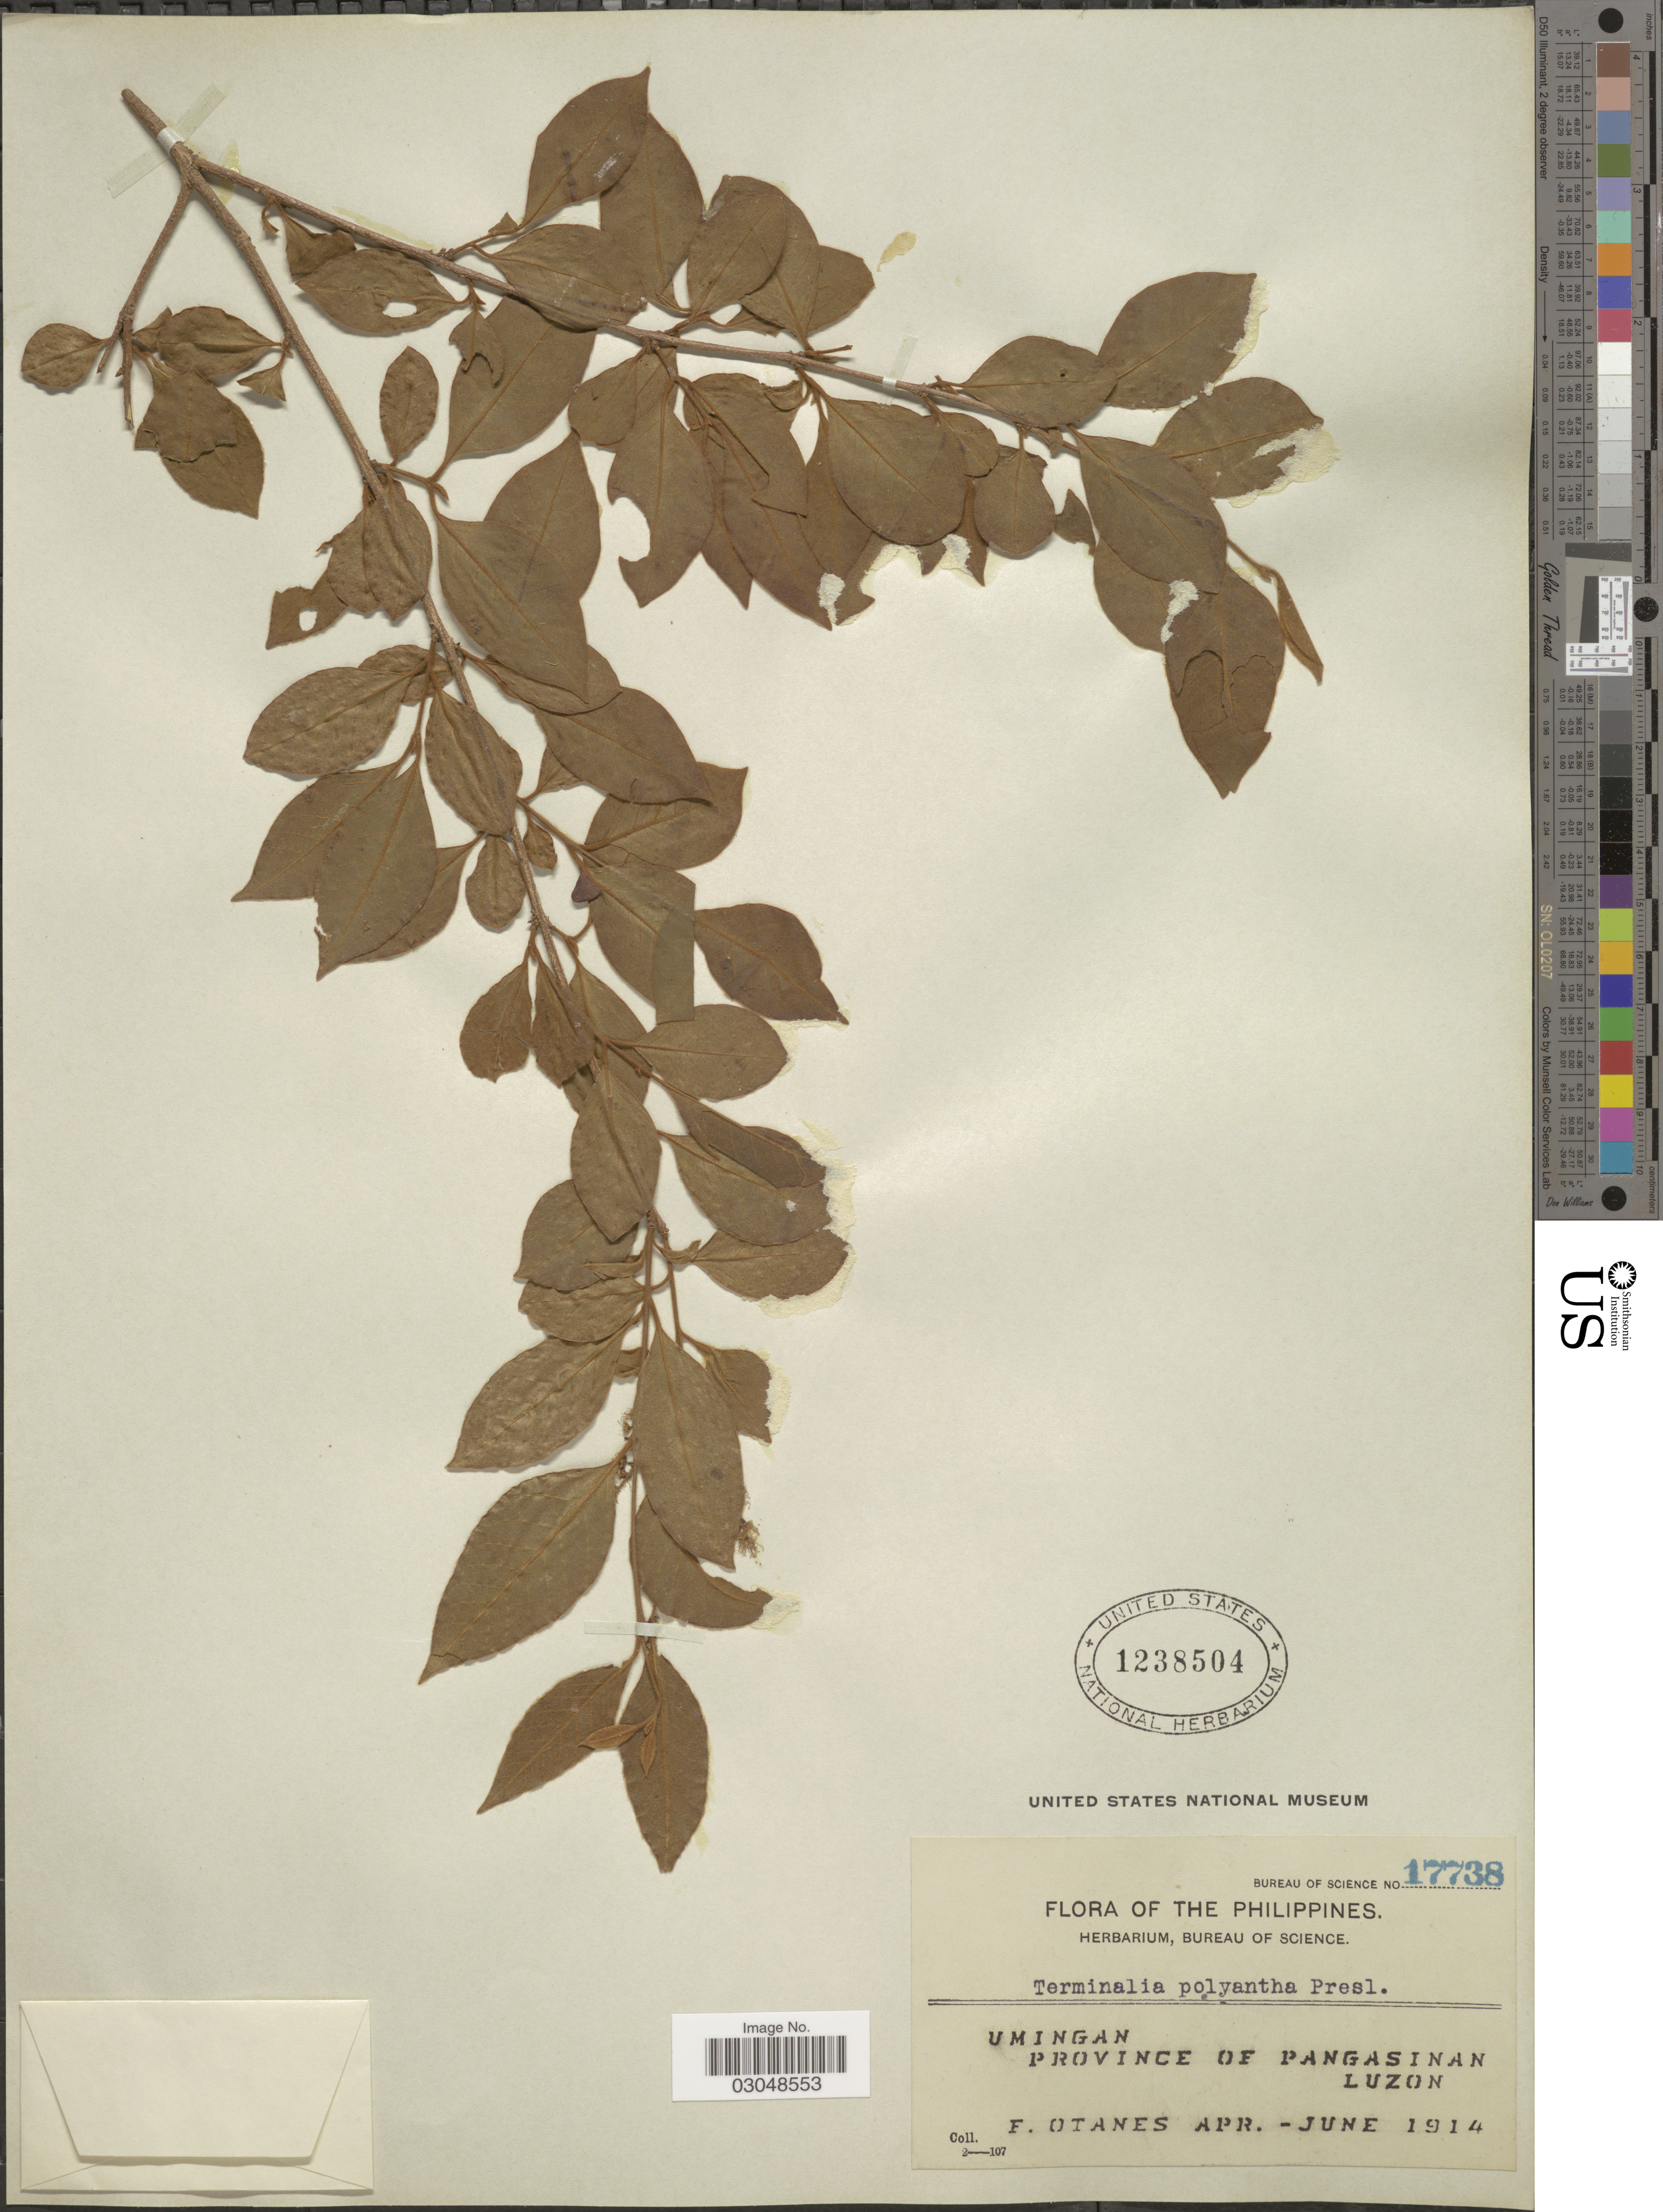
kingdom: Plantae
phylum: Tracheophyta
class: Magnoliopsida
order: Myrtales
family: Combretaceae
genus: Terminalia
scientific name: Terminalia polyantha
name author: C. Presl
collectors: F. Q. Otanes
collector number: Bureau of science 17738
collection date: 1914-04/1914-06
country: Philippines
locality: Umingan, Province of Pangasinan, Luzon.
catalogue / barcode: US 1238504